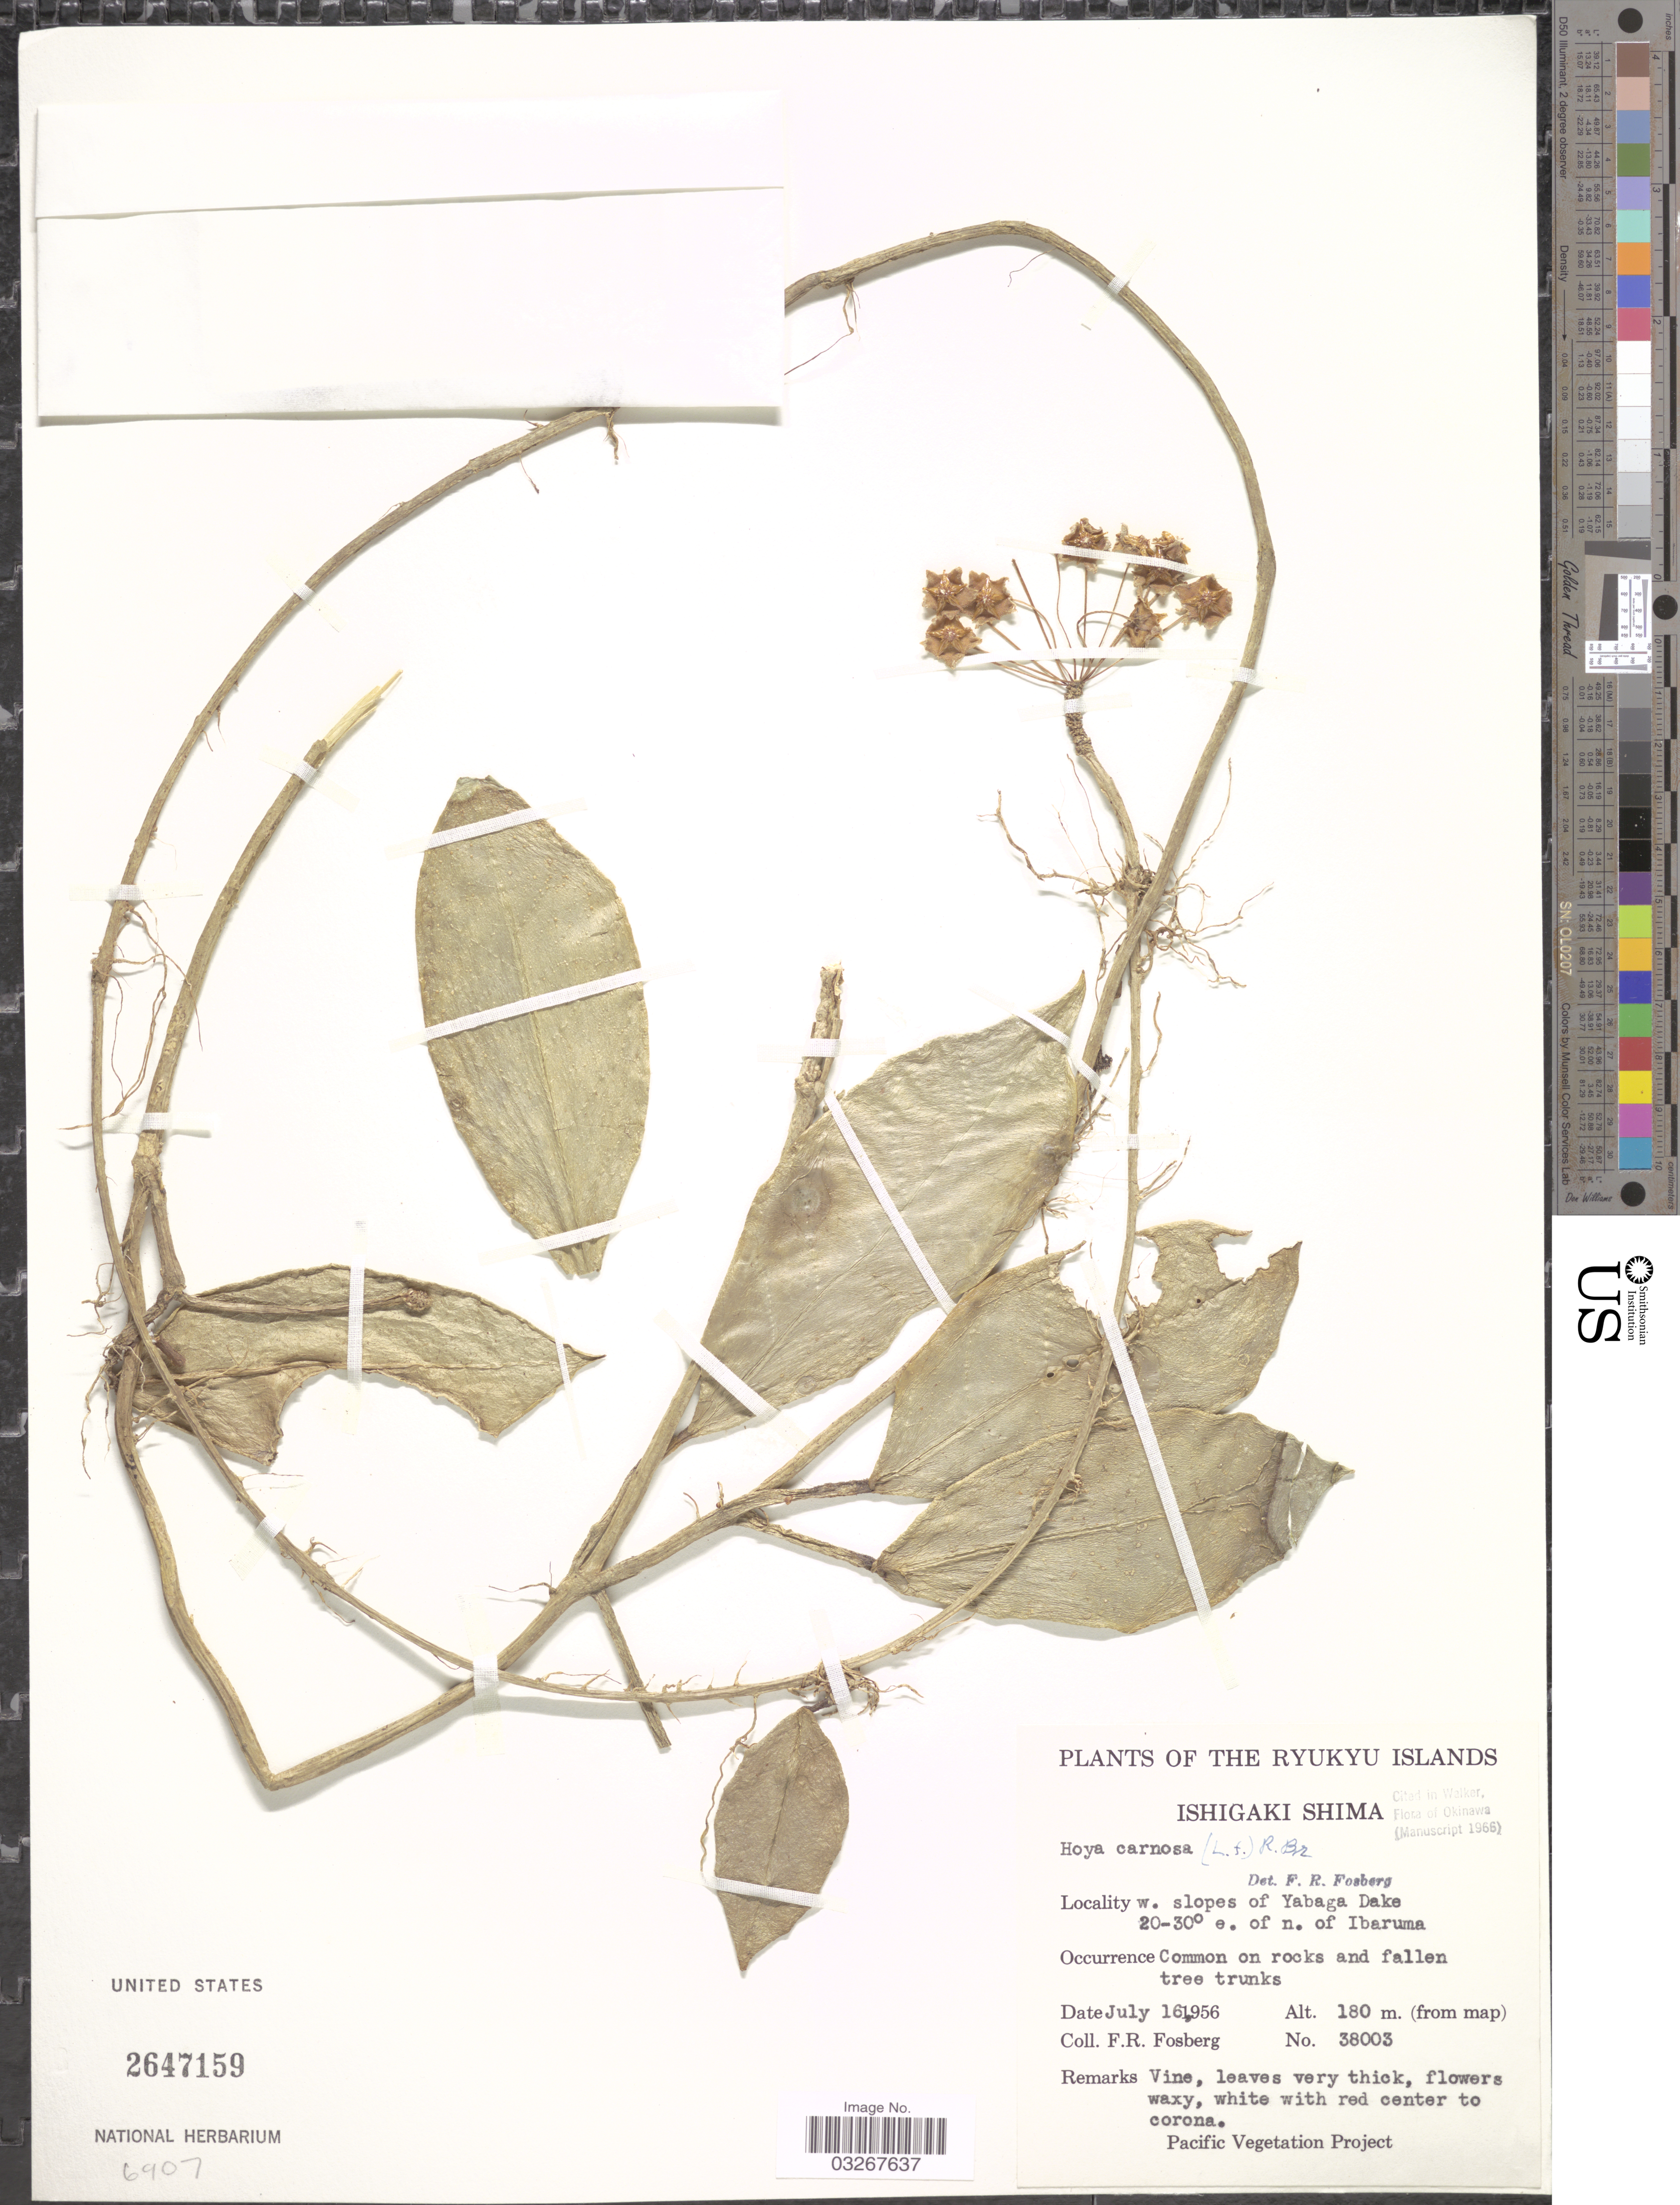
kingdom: Plantae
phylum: Tracheophyta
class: Magnoliopsida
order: Gentianales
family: Apocynaceae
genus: Hoya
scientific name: Hoya carnosa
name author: (L. f.) R. Br.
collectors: F. R. Fosberg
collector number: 38003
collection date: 1956-07-16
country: Japan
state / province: Okinawa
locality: The Ryukyu Islands, Ishigaki Shima, w. slopes of Yabaga Dake 20-30° e. of n. of Ibaruma.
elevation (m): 180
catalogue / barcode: US 2647159